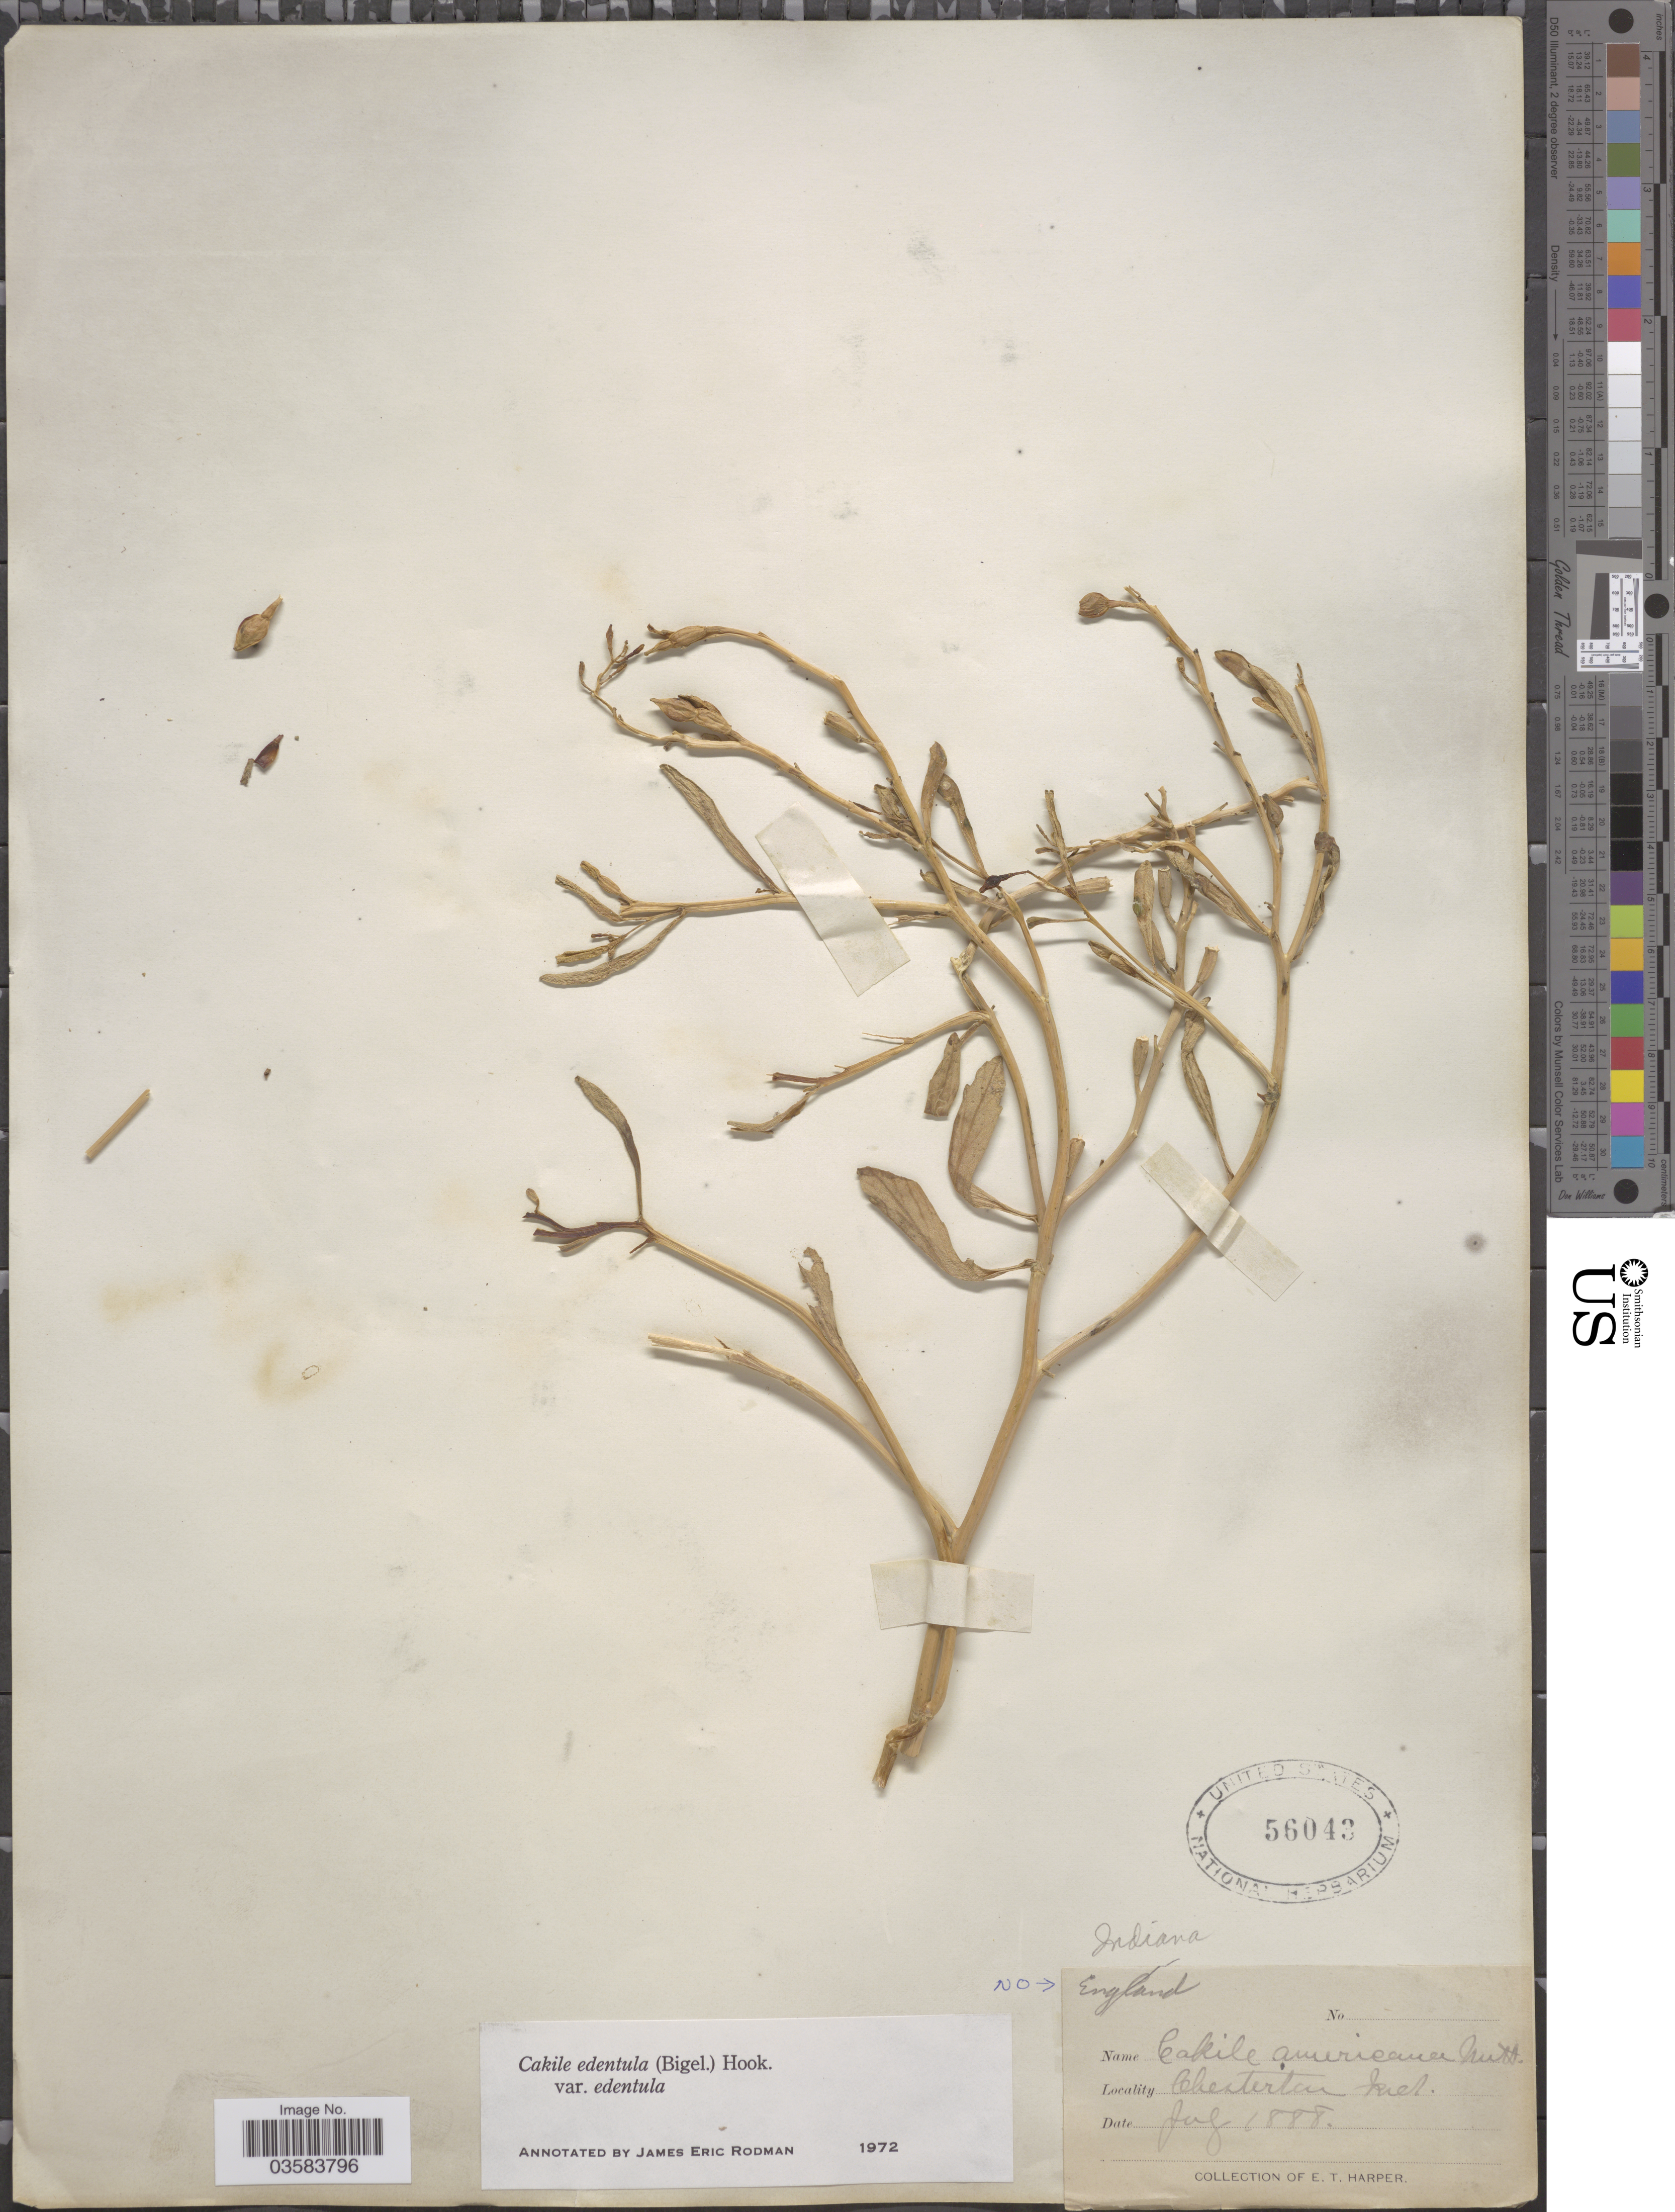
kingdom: Plantae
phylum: Tracheophyta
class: Magnoliopsida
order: Brassicales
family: Brassicaceae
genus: Cakile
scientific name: Cakile edentula var. edentula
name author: (Bigelow) Hook.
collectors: E. T. Harper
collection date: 1888-07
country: United States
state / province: Indiana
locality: Chesterton Ind.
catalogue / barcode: US 56043